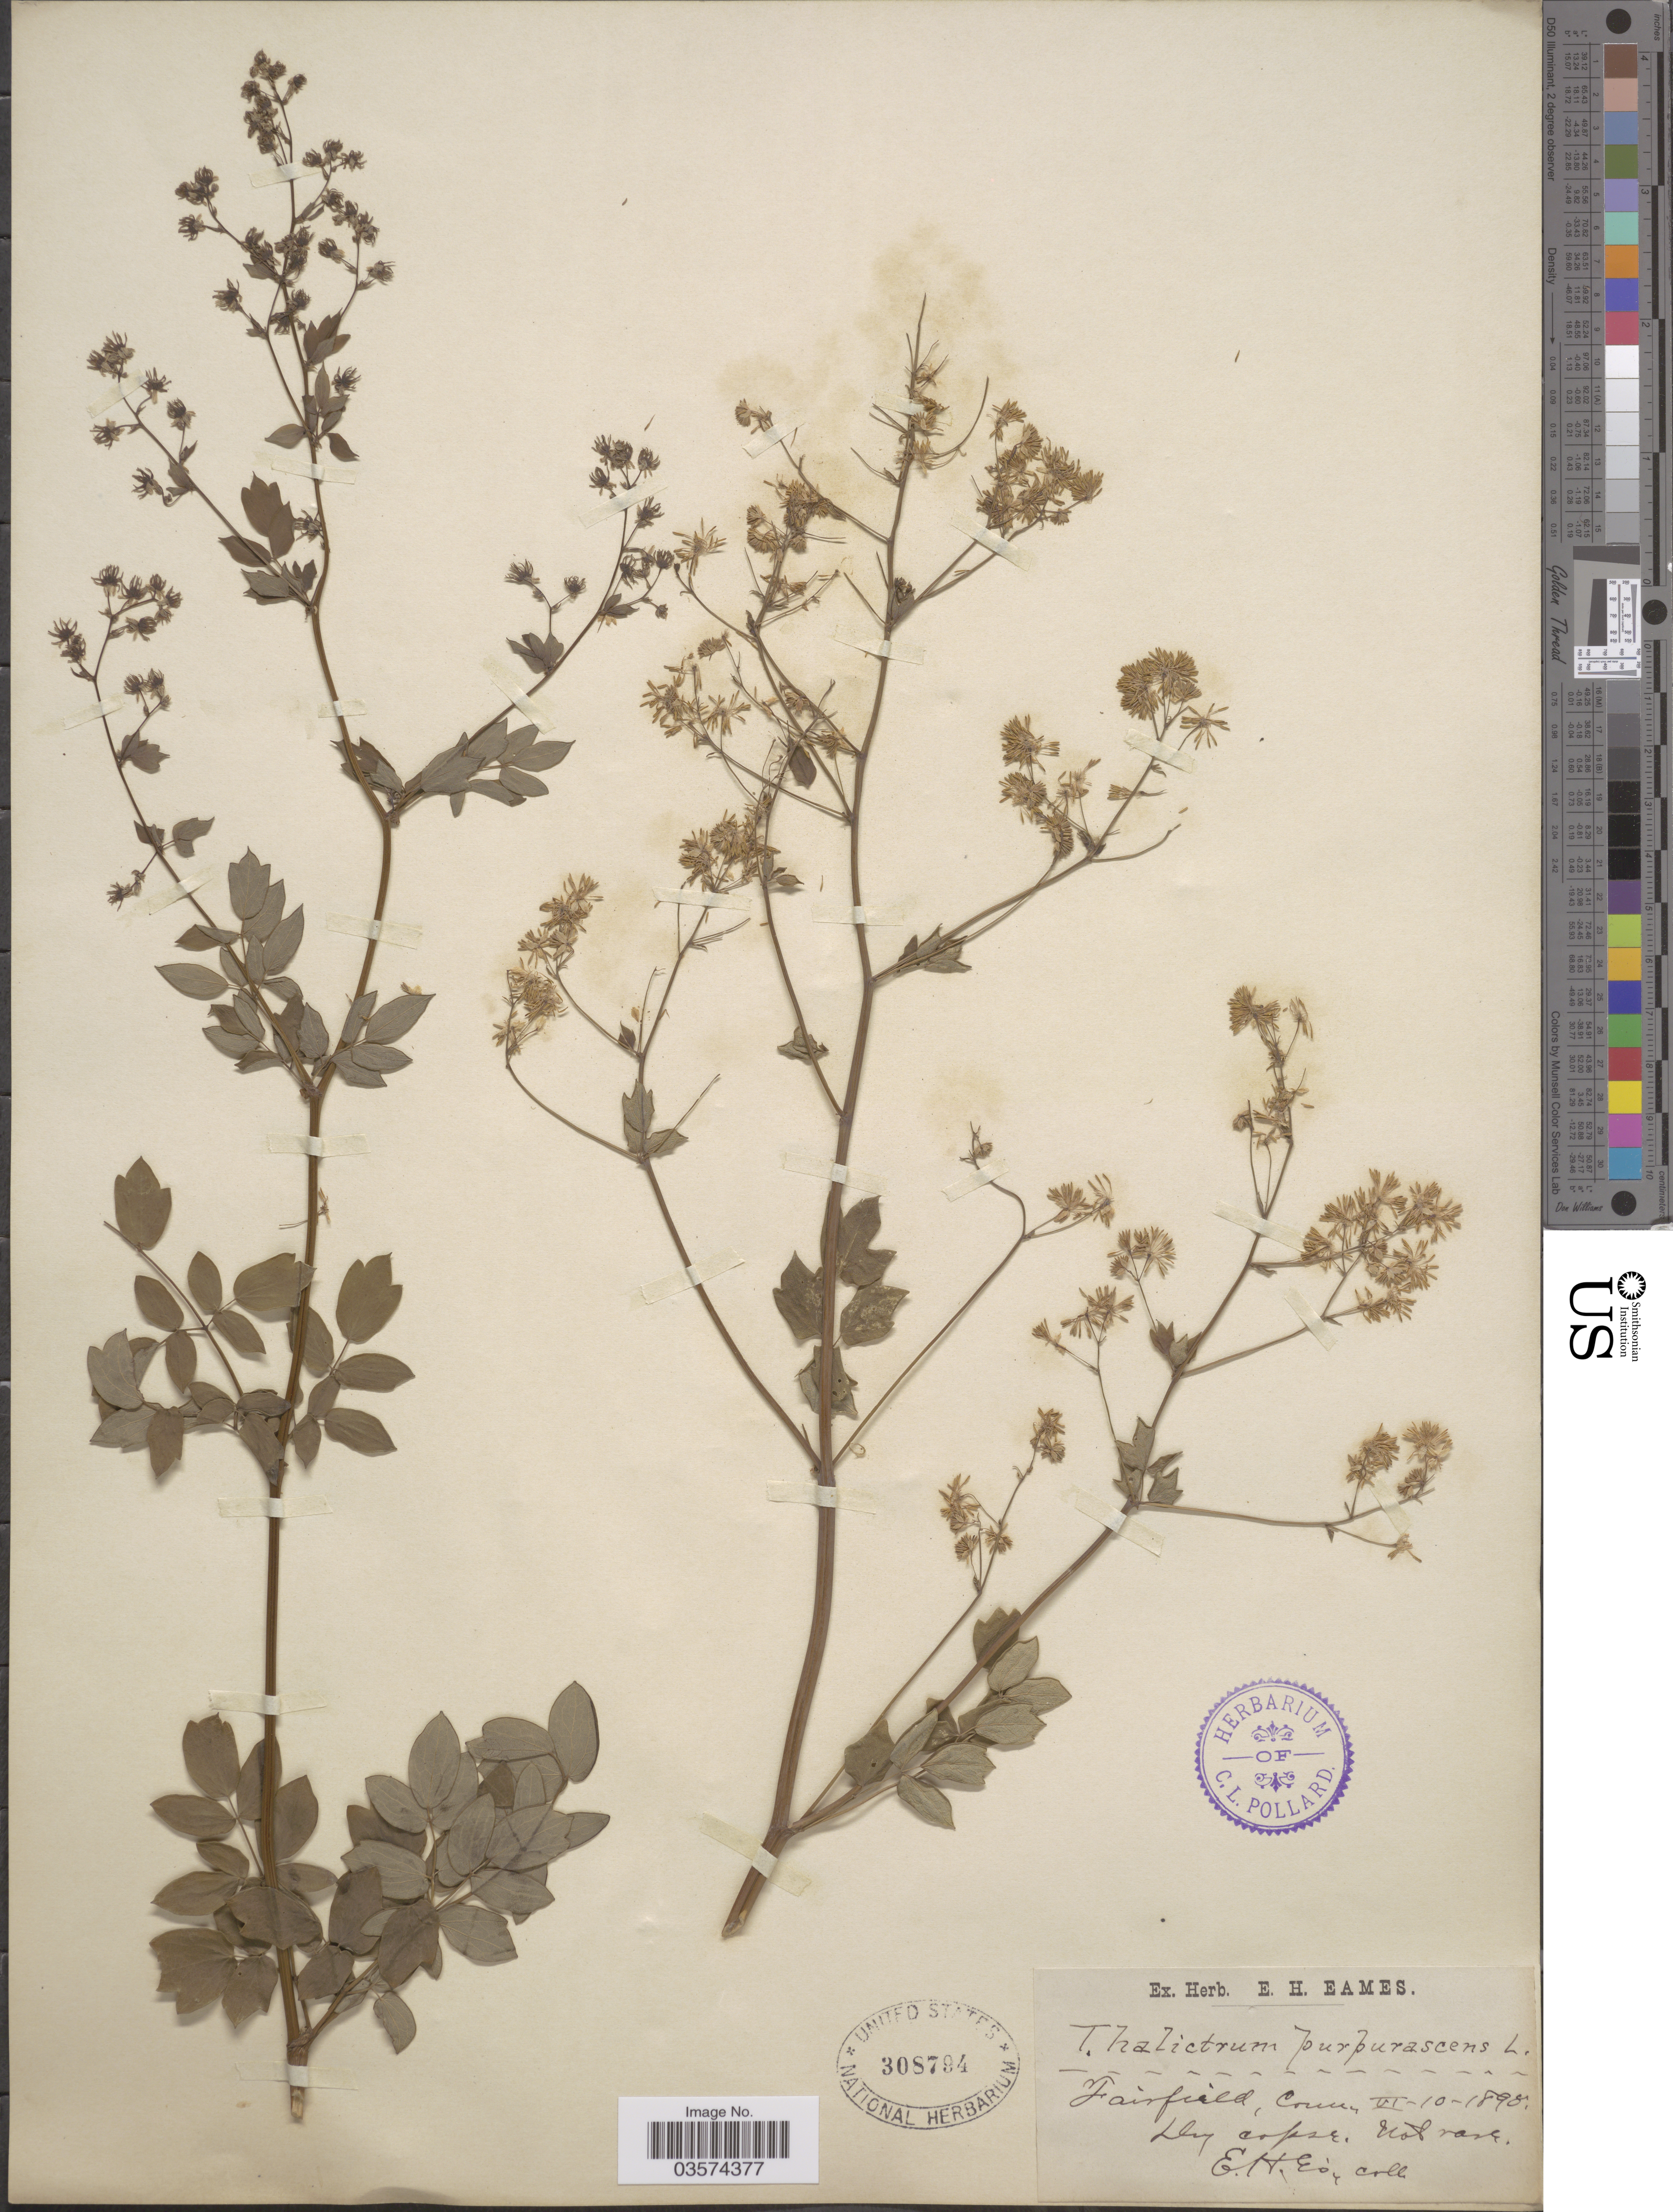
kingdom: Plantae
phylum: Tracheophyta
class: Magnoliopsida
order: Ranunculales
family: Ranunculaceae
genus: Thalictrum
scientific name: Thalictrum amphibolum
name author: Greene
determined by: Strong, Mark T., (BOT), Smithsonian Institution - National Museum of Natural History (UNITED STATES)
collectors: E. H. Eames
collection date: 1898-06-10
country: United States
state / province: Connecticut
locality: Fairfield.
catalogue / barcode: US 308794